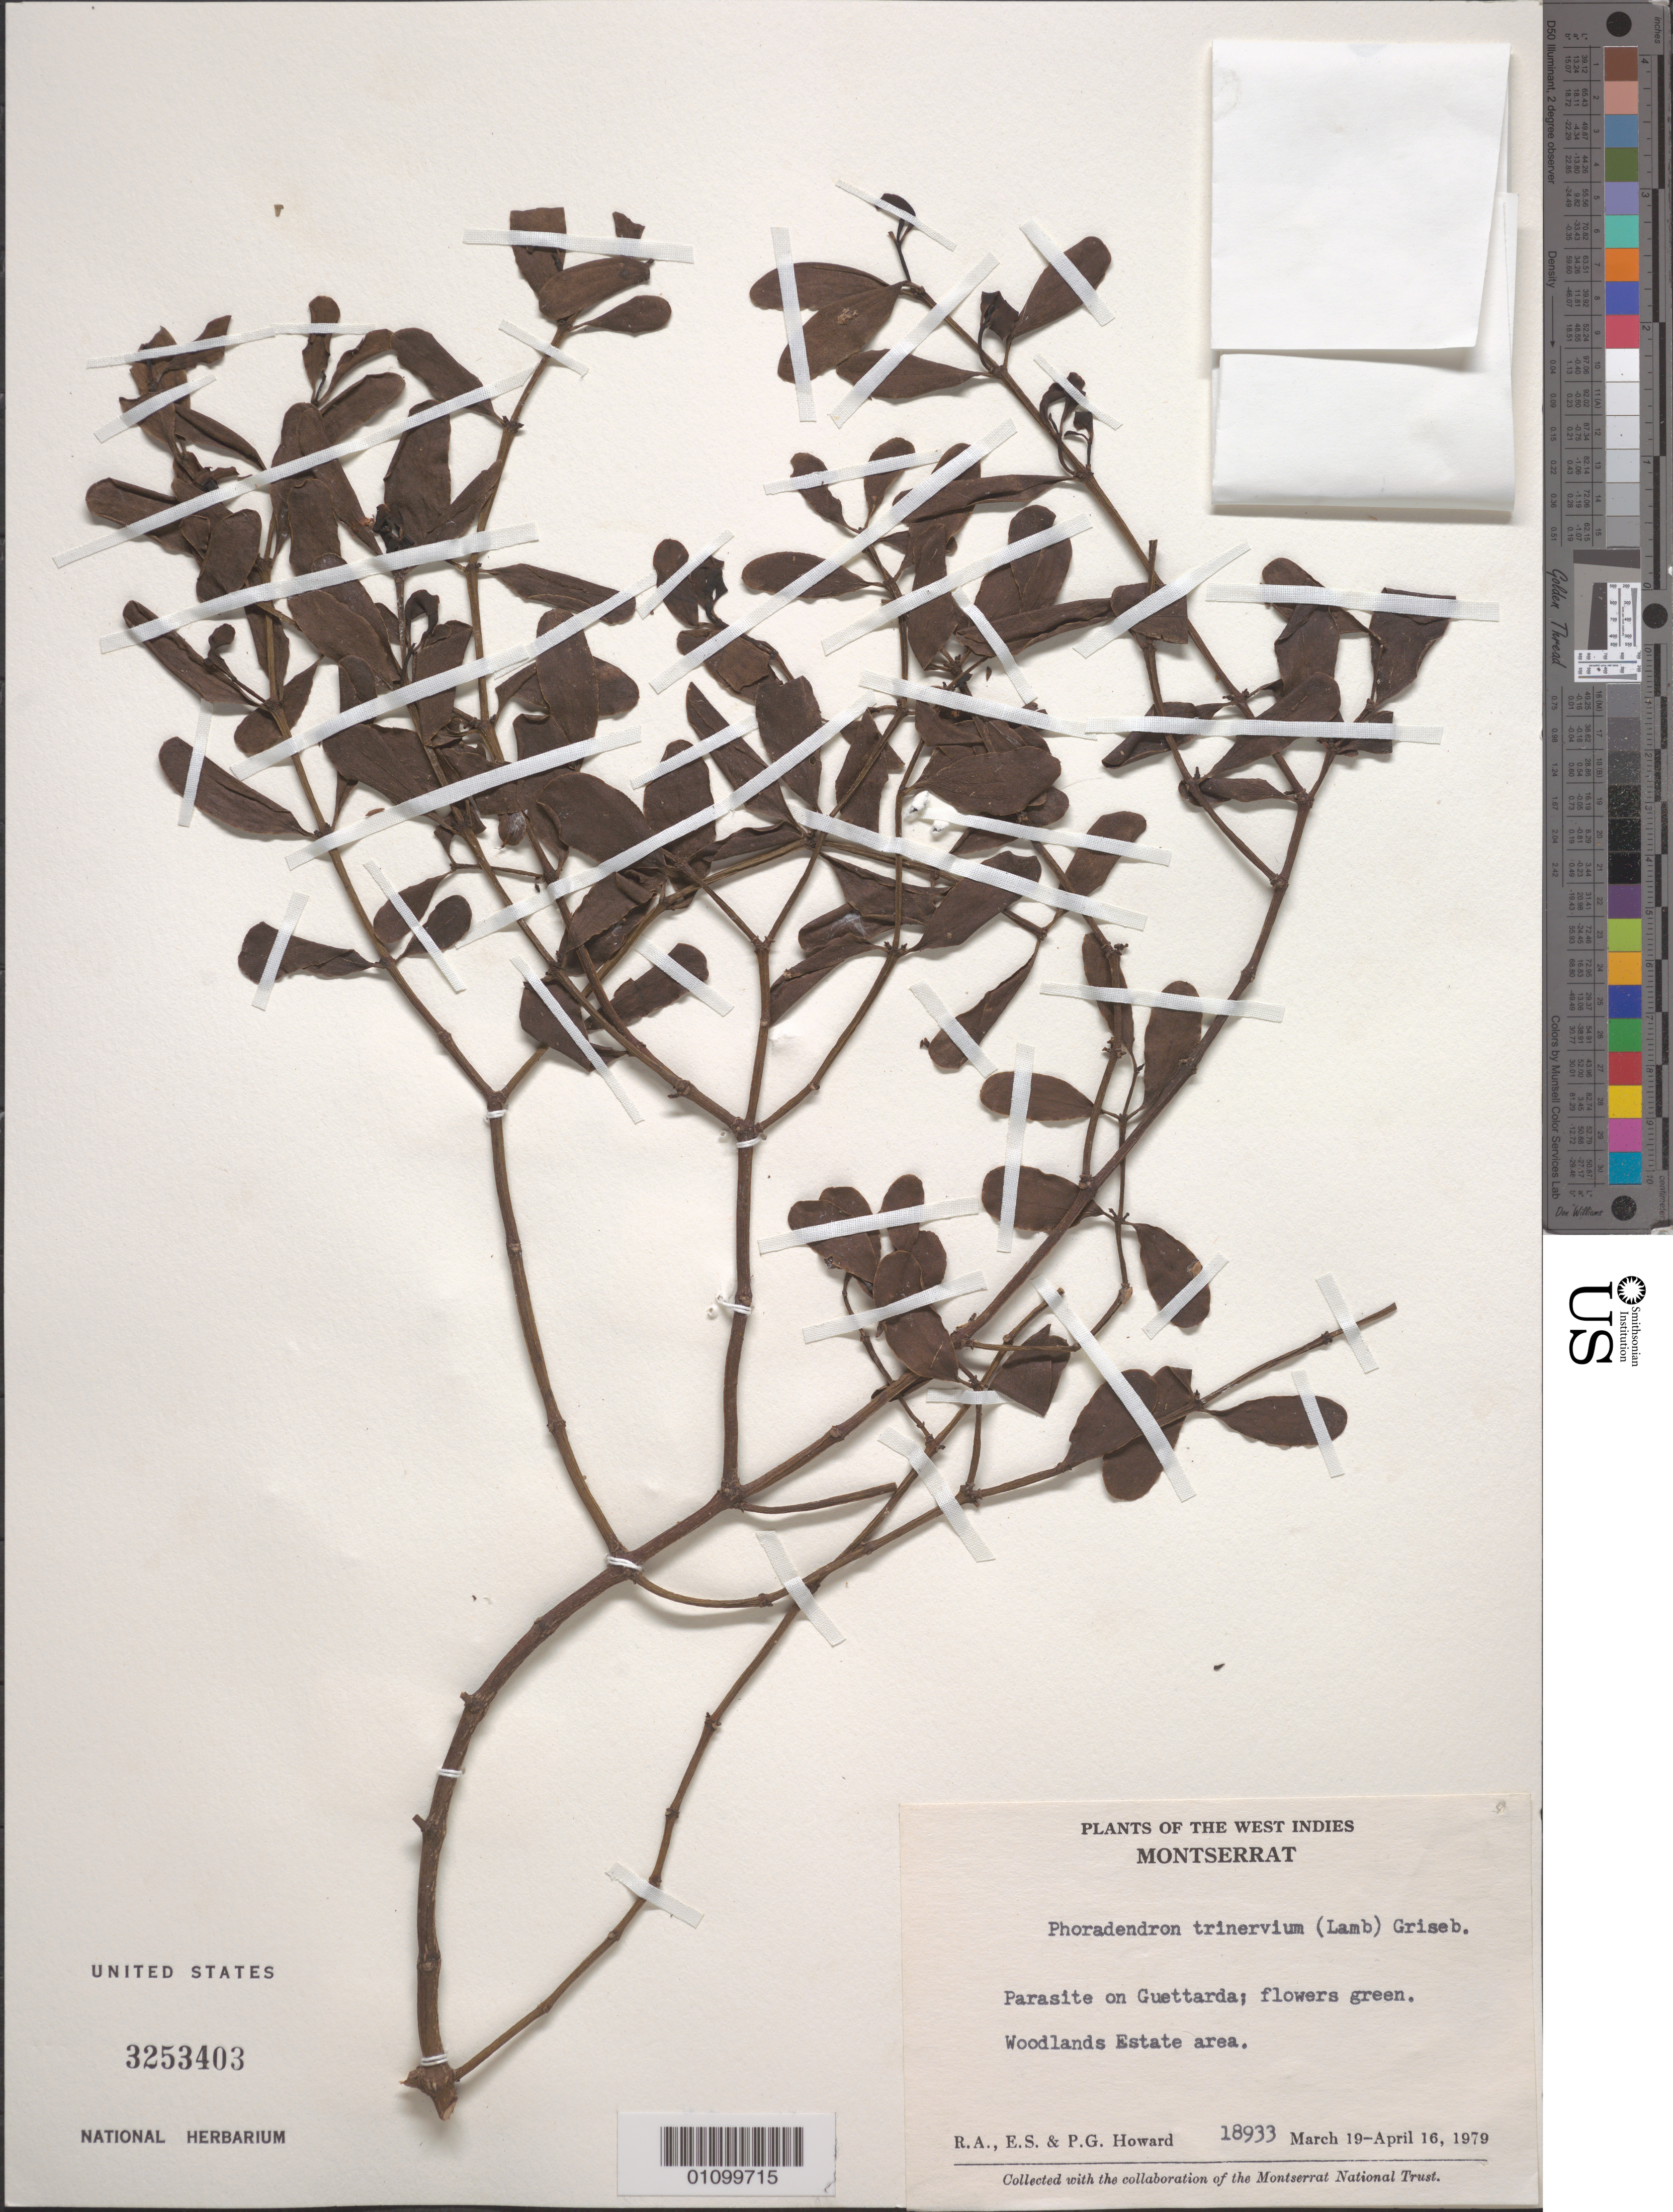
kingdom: Plantae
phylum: Tracheophyta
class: Magnoliopsida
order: Santalales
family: Viscaceae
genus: Phoradendron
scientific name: Phoradendron trinervium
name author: (Lam.) Griseb.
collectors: R. A. Howard, E. S. Howard & P. Howard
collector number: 18933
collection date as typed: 19 Mar 1979 to 16 Apr 1979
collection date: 1979-03-19/1979-04-16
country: Montserrat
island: Montserrat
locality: Woodlands Estate area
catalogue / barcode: US 18933